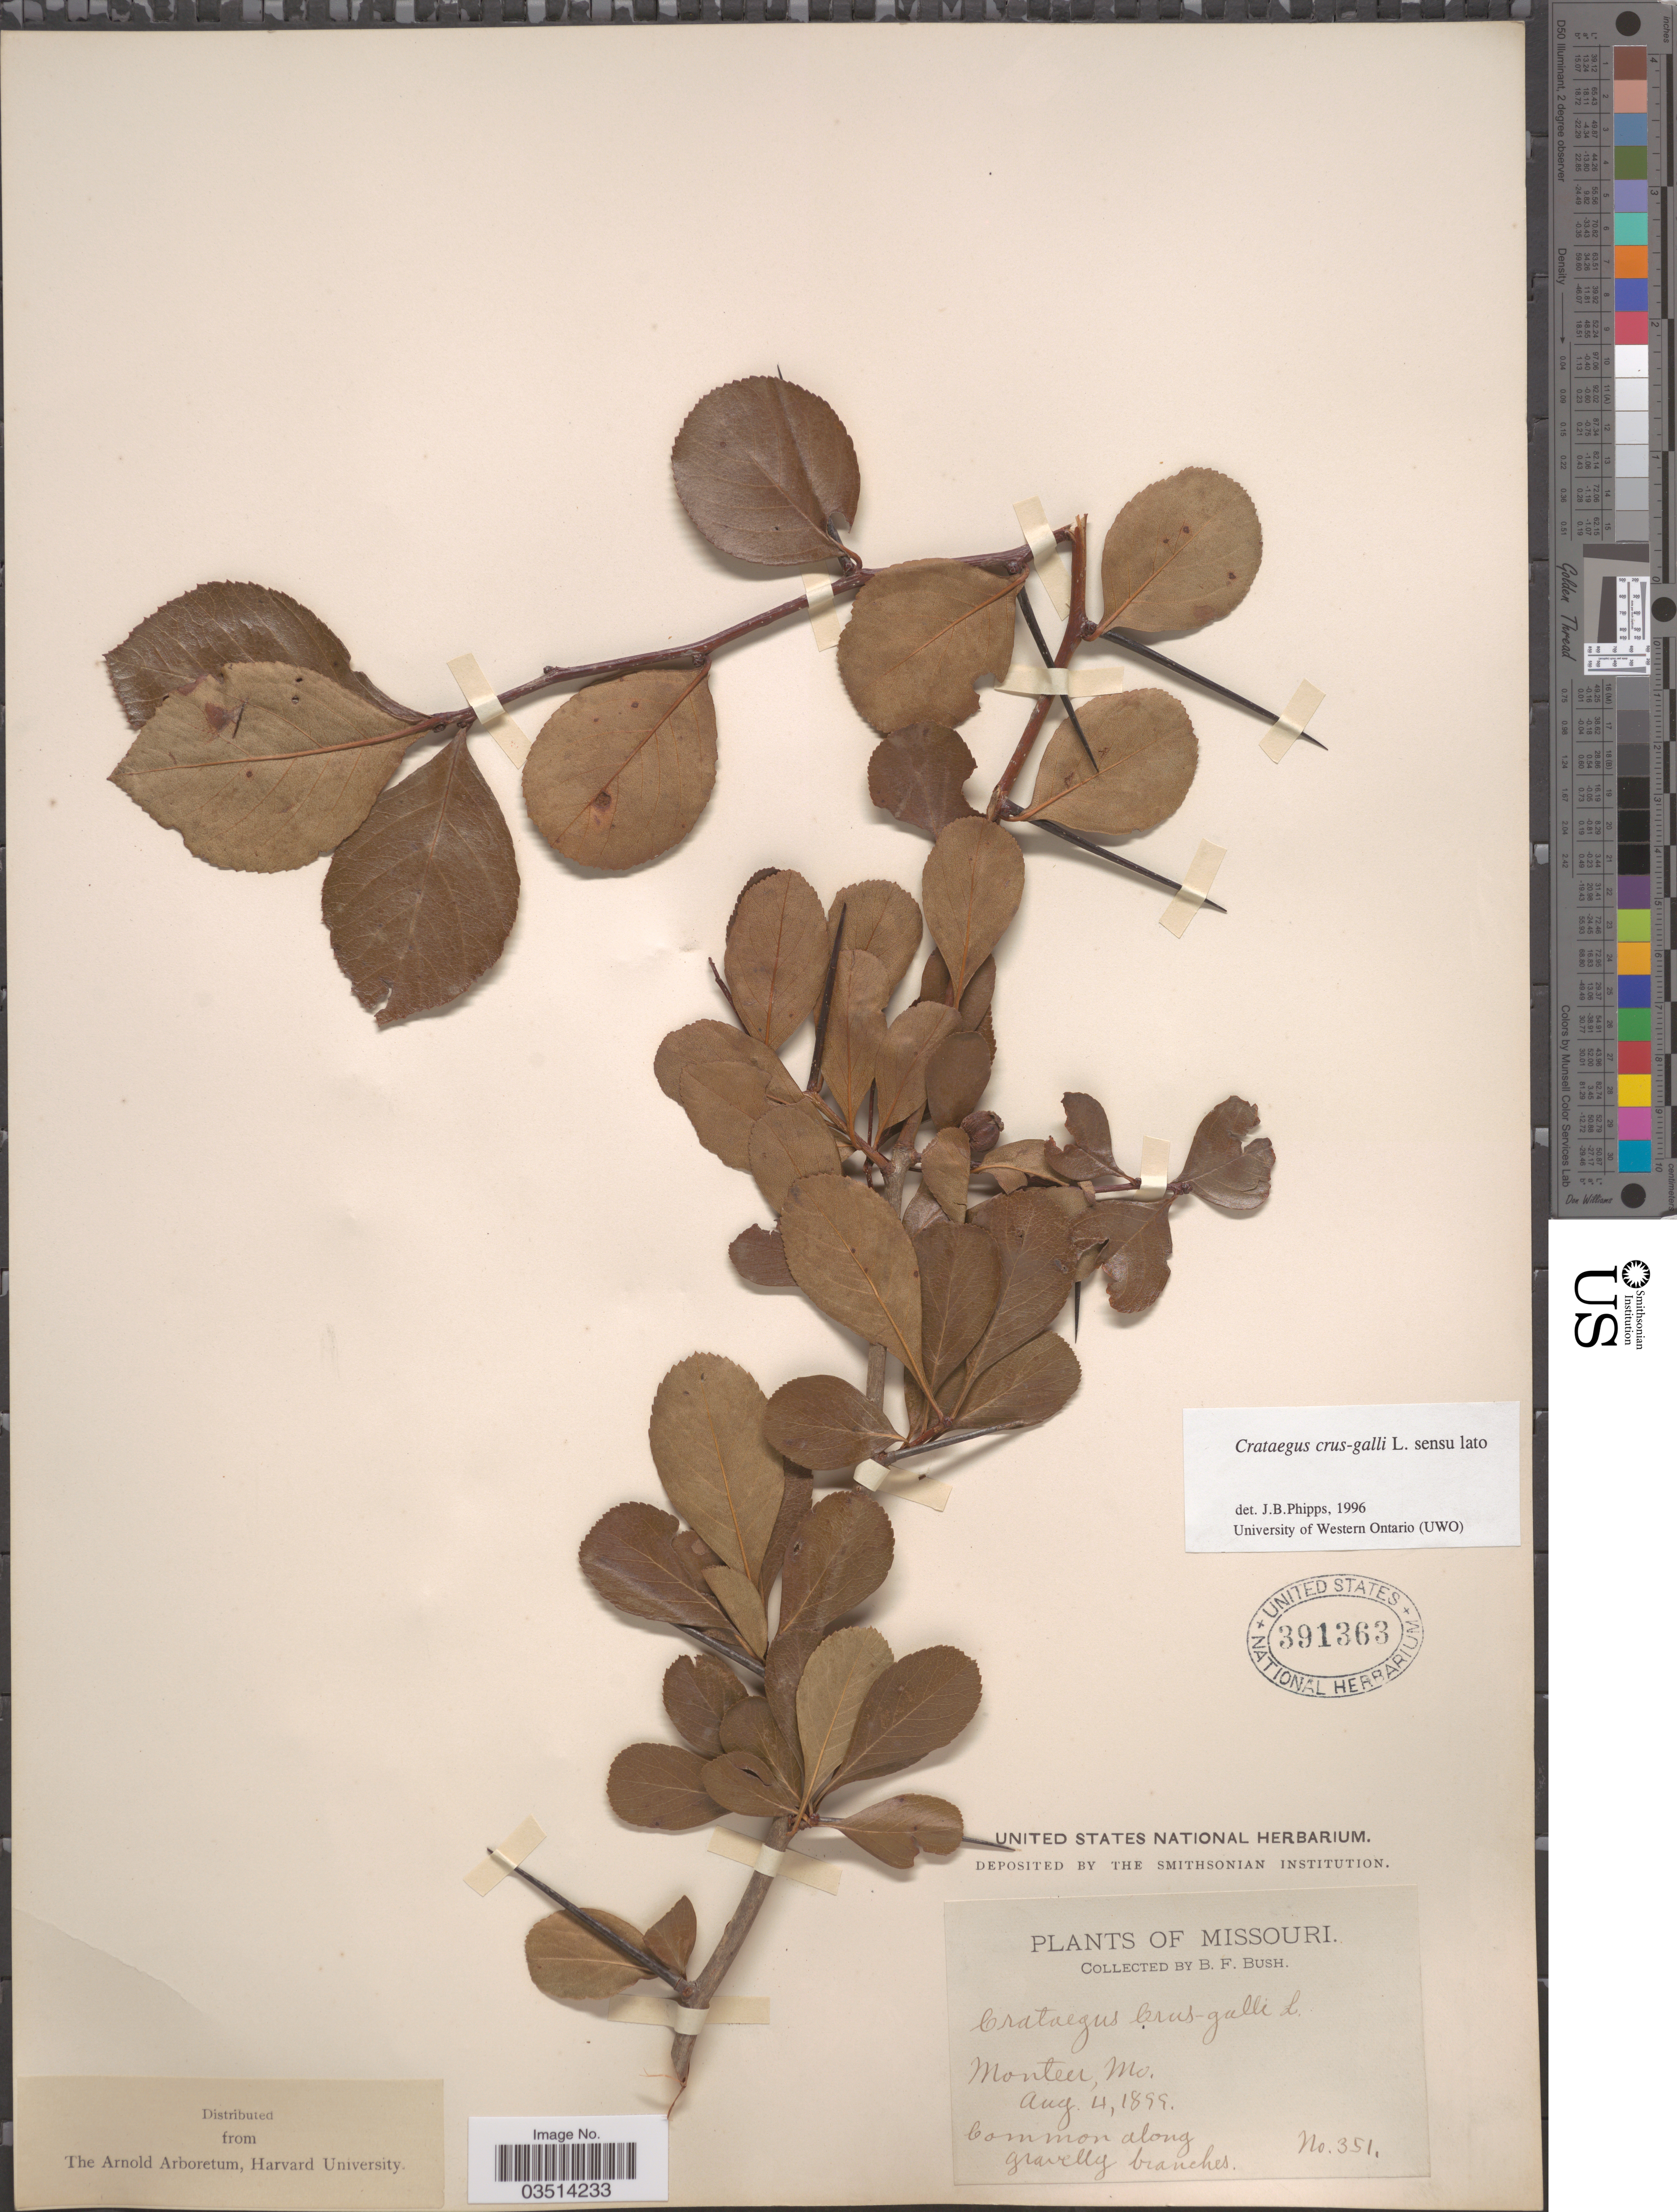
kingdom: Plantae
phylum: Tracheophyta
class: Magnoliopsida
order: Rosales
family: Rosaceae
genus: Crataegus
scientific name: Crataegus crus-galli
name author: L.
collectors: B. F. Bush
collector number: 351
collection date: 1899-08-04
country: United States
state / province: Missouri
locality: Monteer.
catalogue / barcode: US 391363